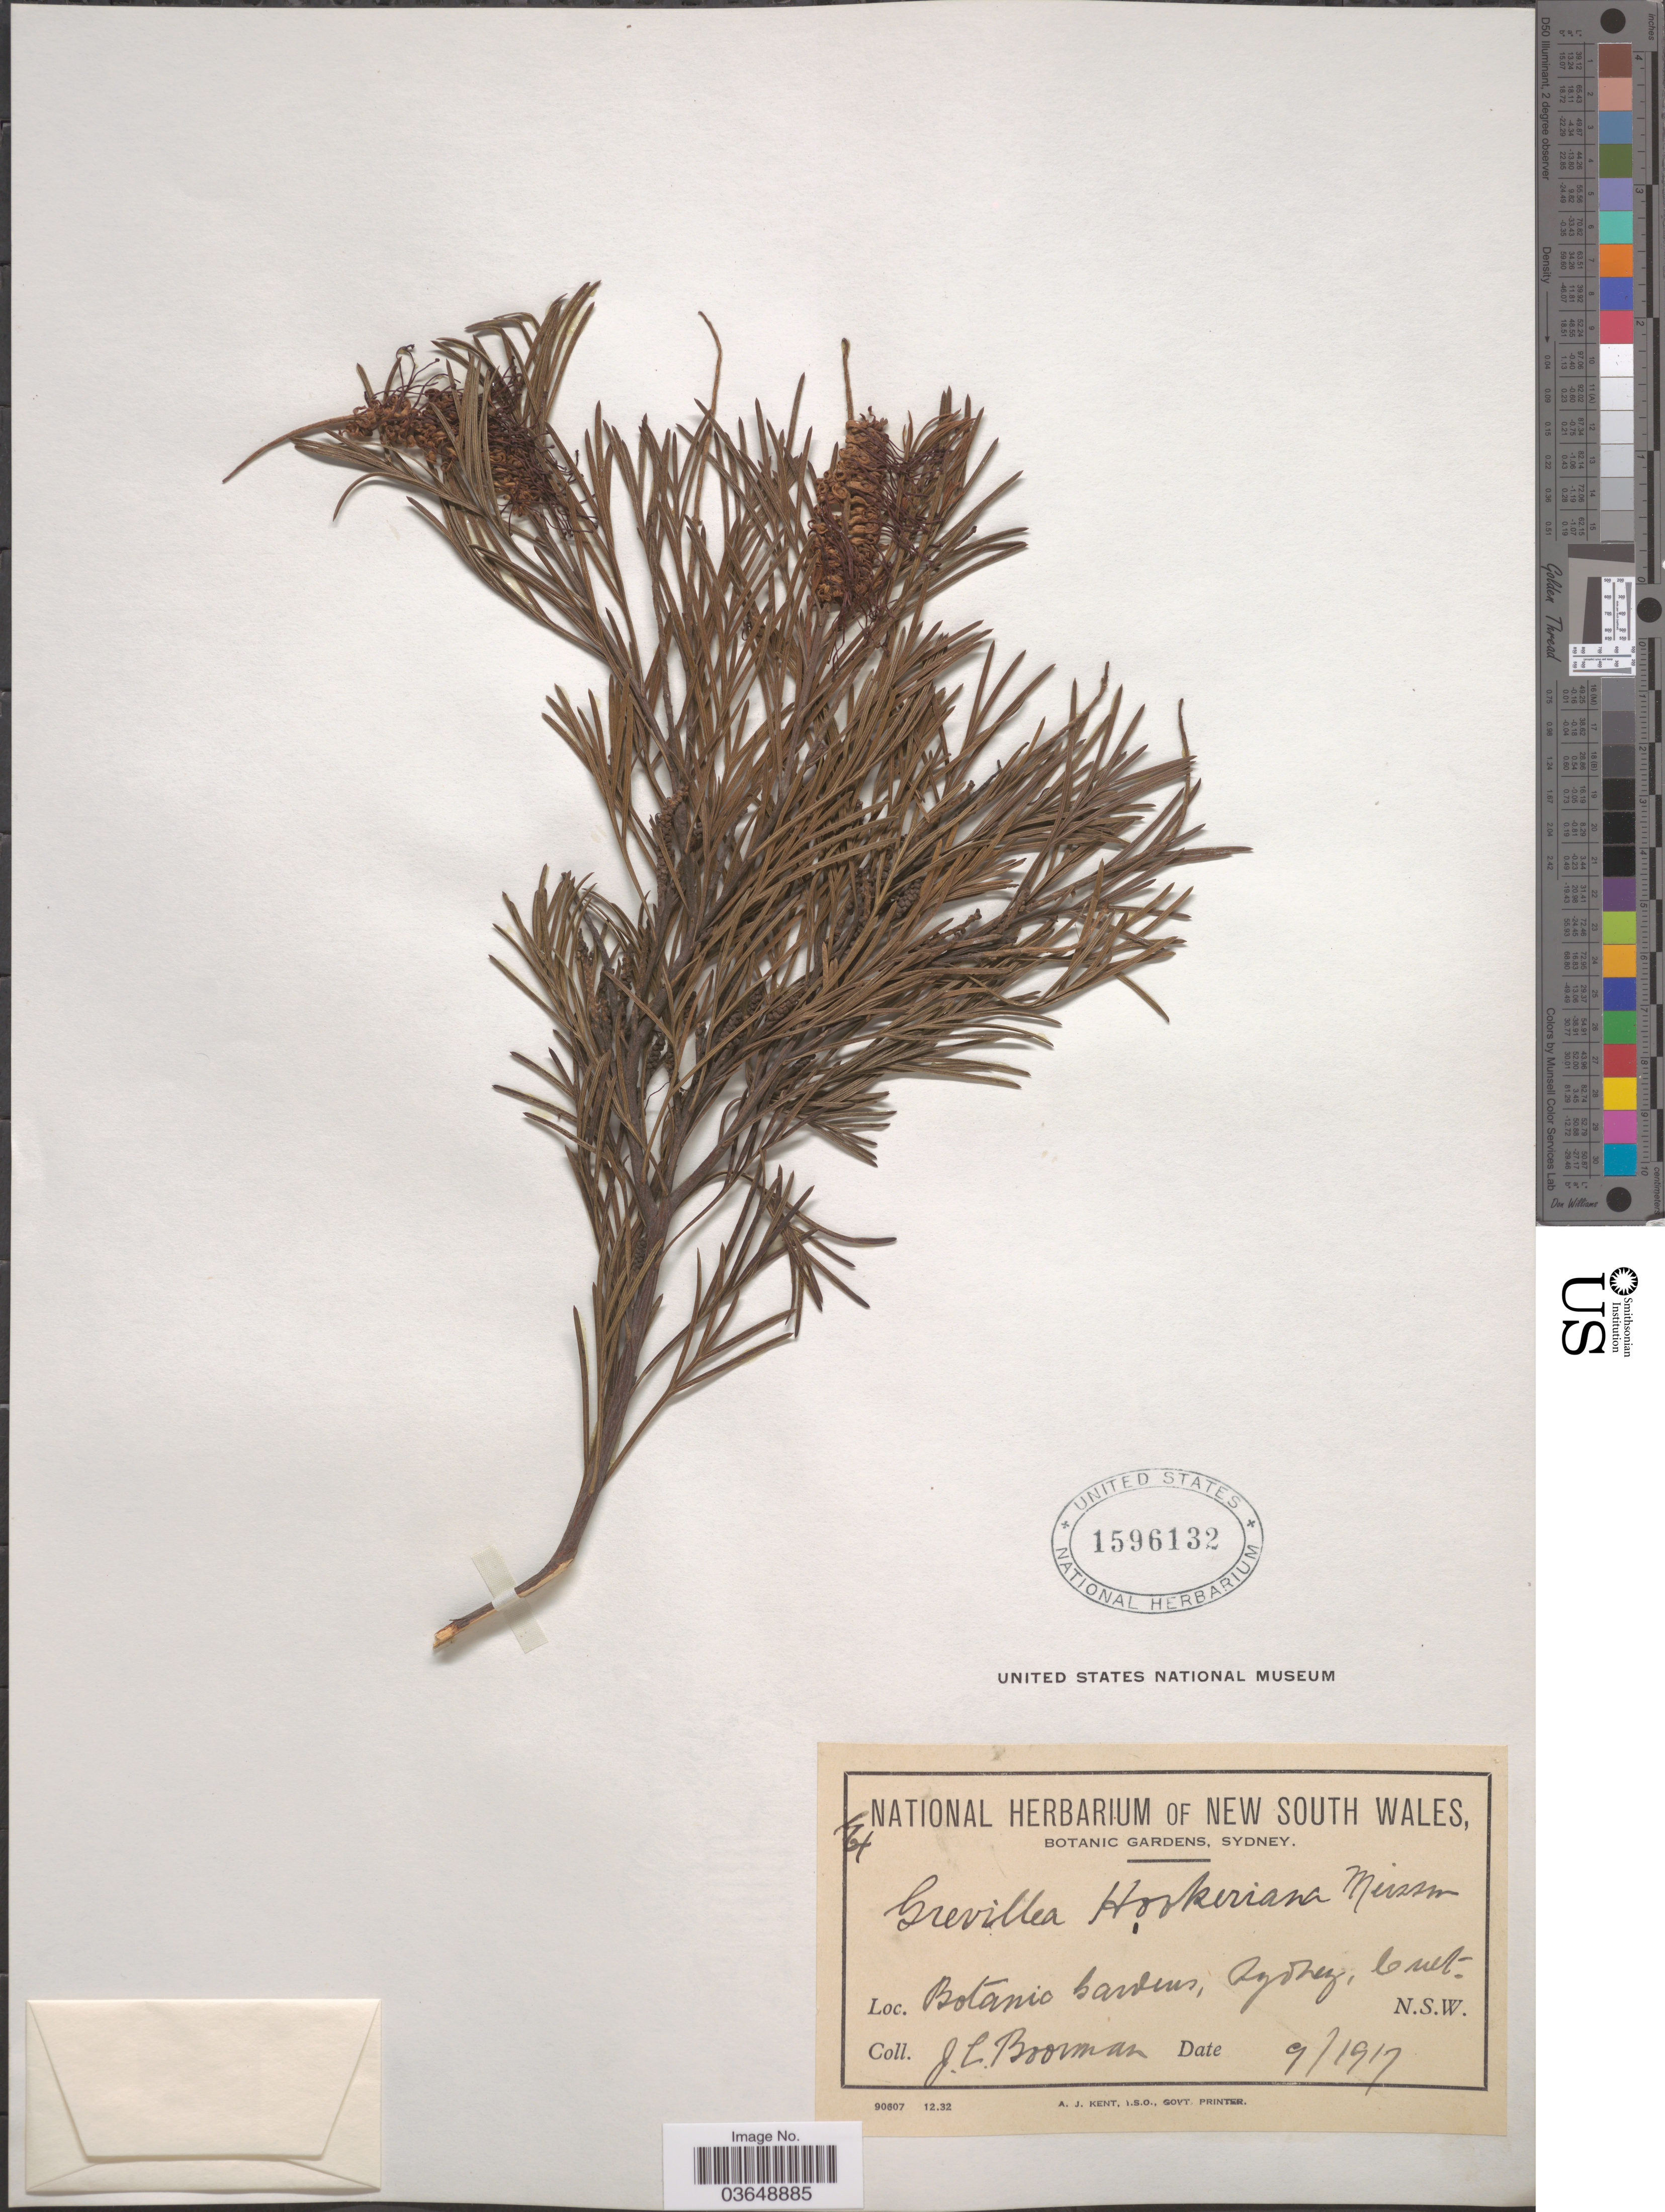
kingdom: Plantae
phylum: Tracheophyta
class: Magnoliopsida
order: Proteales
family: Proteaceae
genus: Grevillea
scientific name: Grevillea hookeriana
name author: Meisn.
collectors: J. Boorman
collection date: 1917-09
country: Australia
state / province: New South Wales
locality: Botanic Gardens, Sydney.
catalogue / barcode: US 1596132